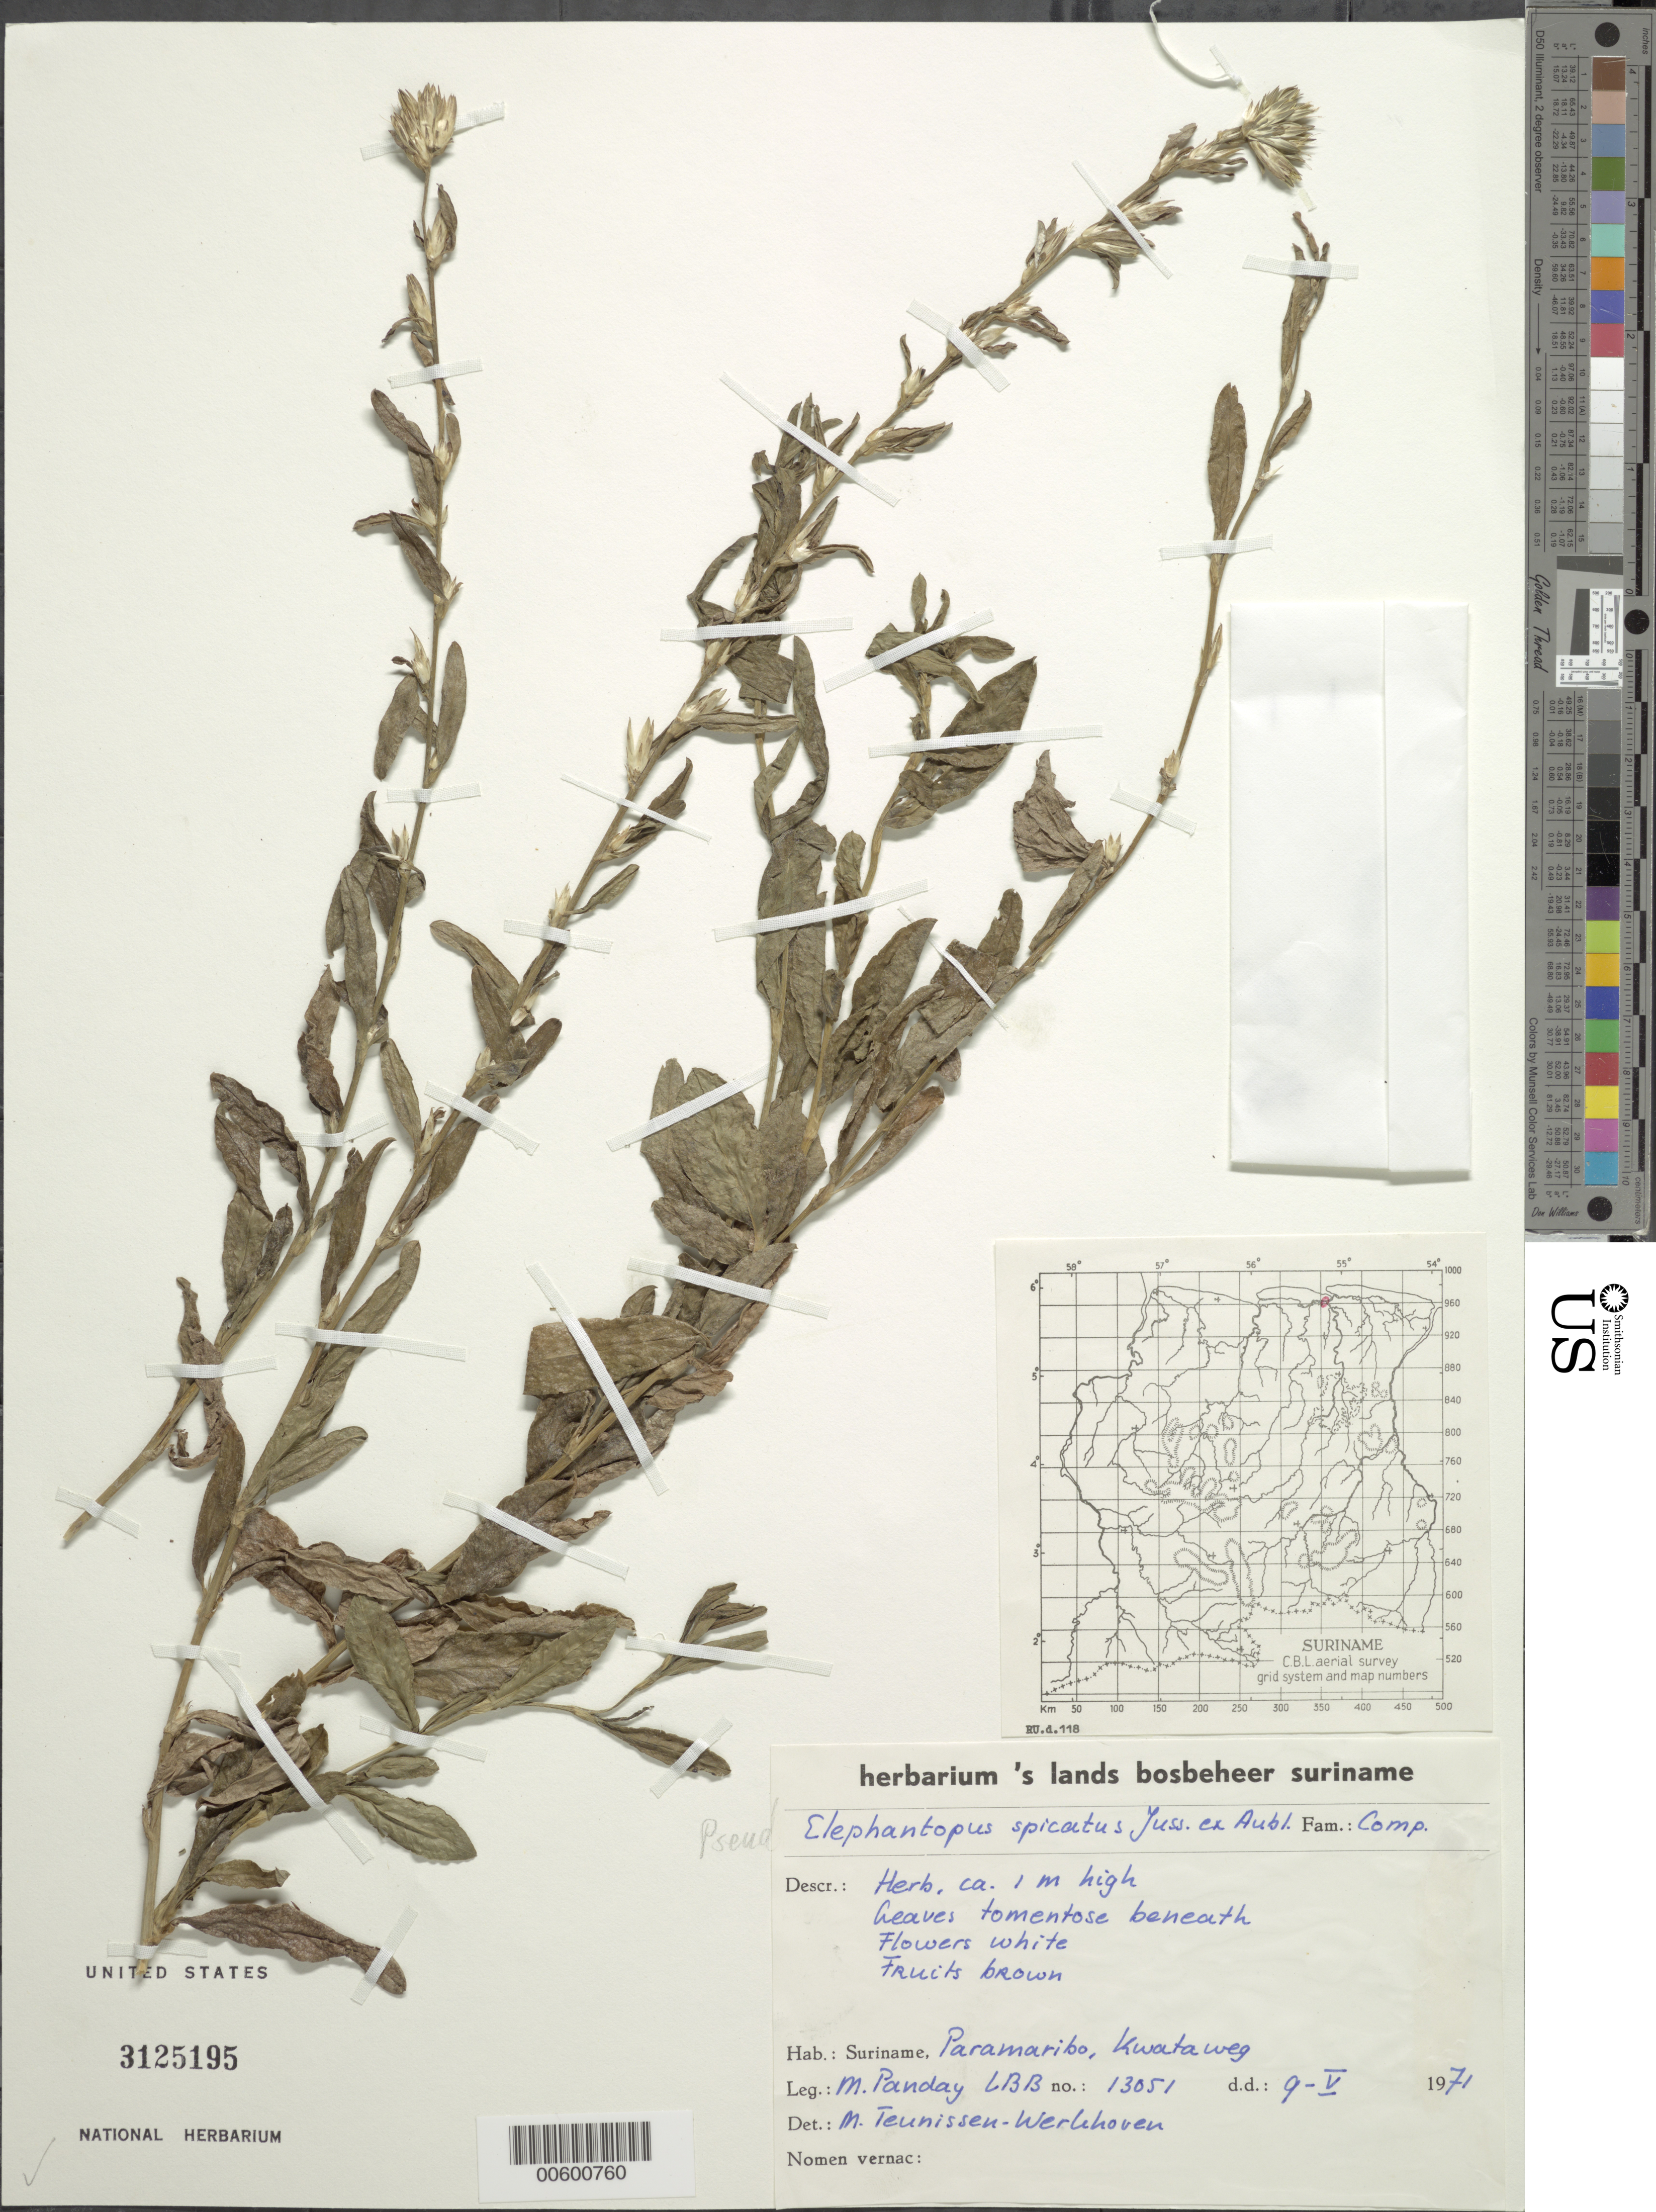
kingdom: Plantae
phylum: Tracheophyta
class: Magnoliopsida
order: Asterales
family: Asteraceae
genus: Pseudelephantopus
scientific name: Pseudelephantopus spicatus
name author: (Juss. ex Aubl.) C.F. Baker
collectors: M. Panday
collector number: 13051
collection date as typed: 9-May-71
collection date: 1971-05-09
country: Suriname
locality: Paramaribo, Kwattaweg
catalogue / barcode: US 3125195